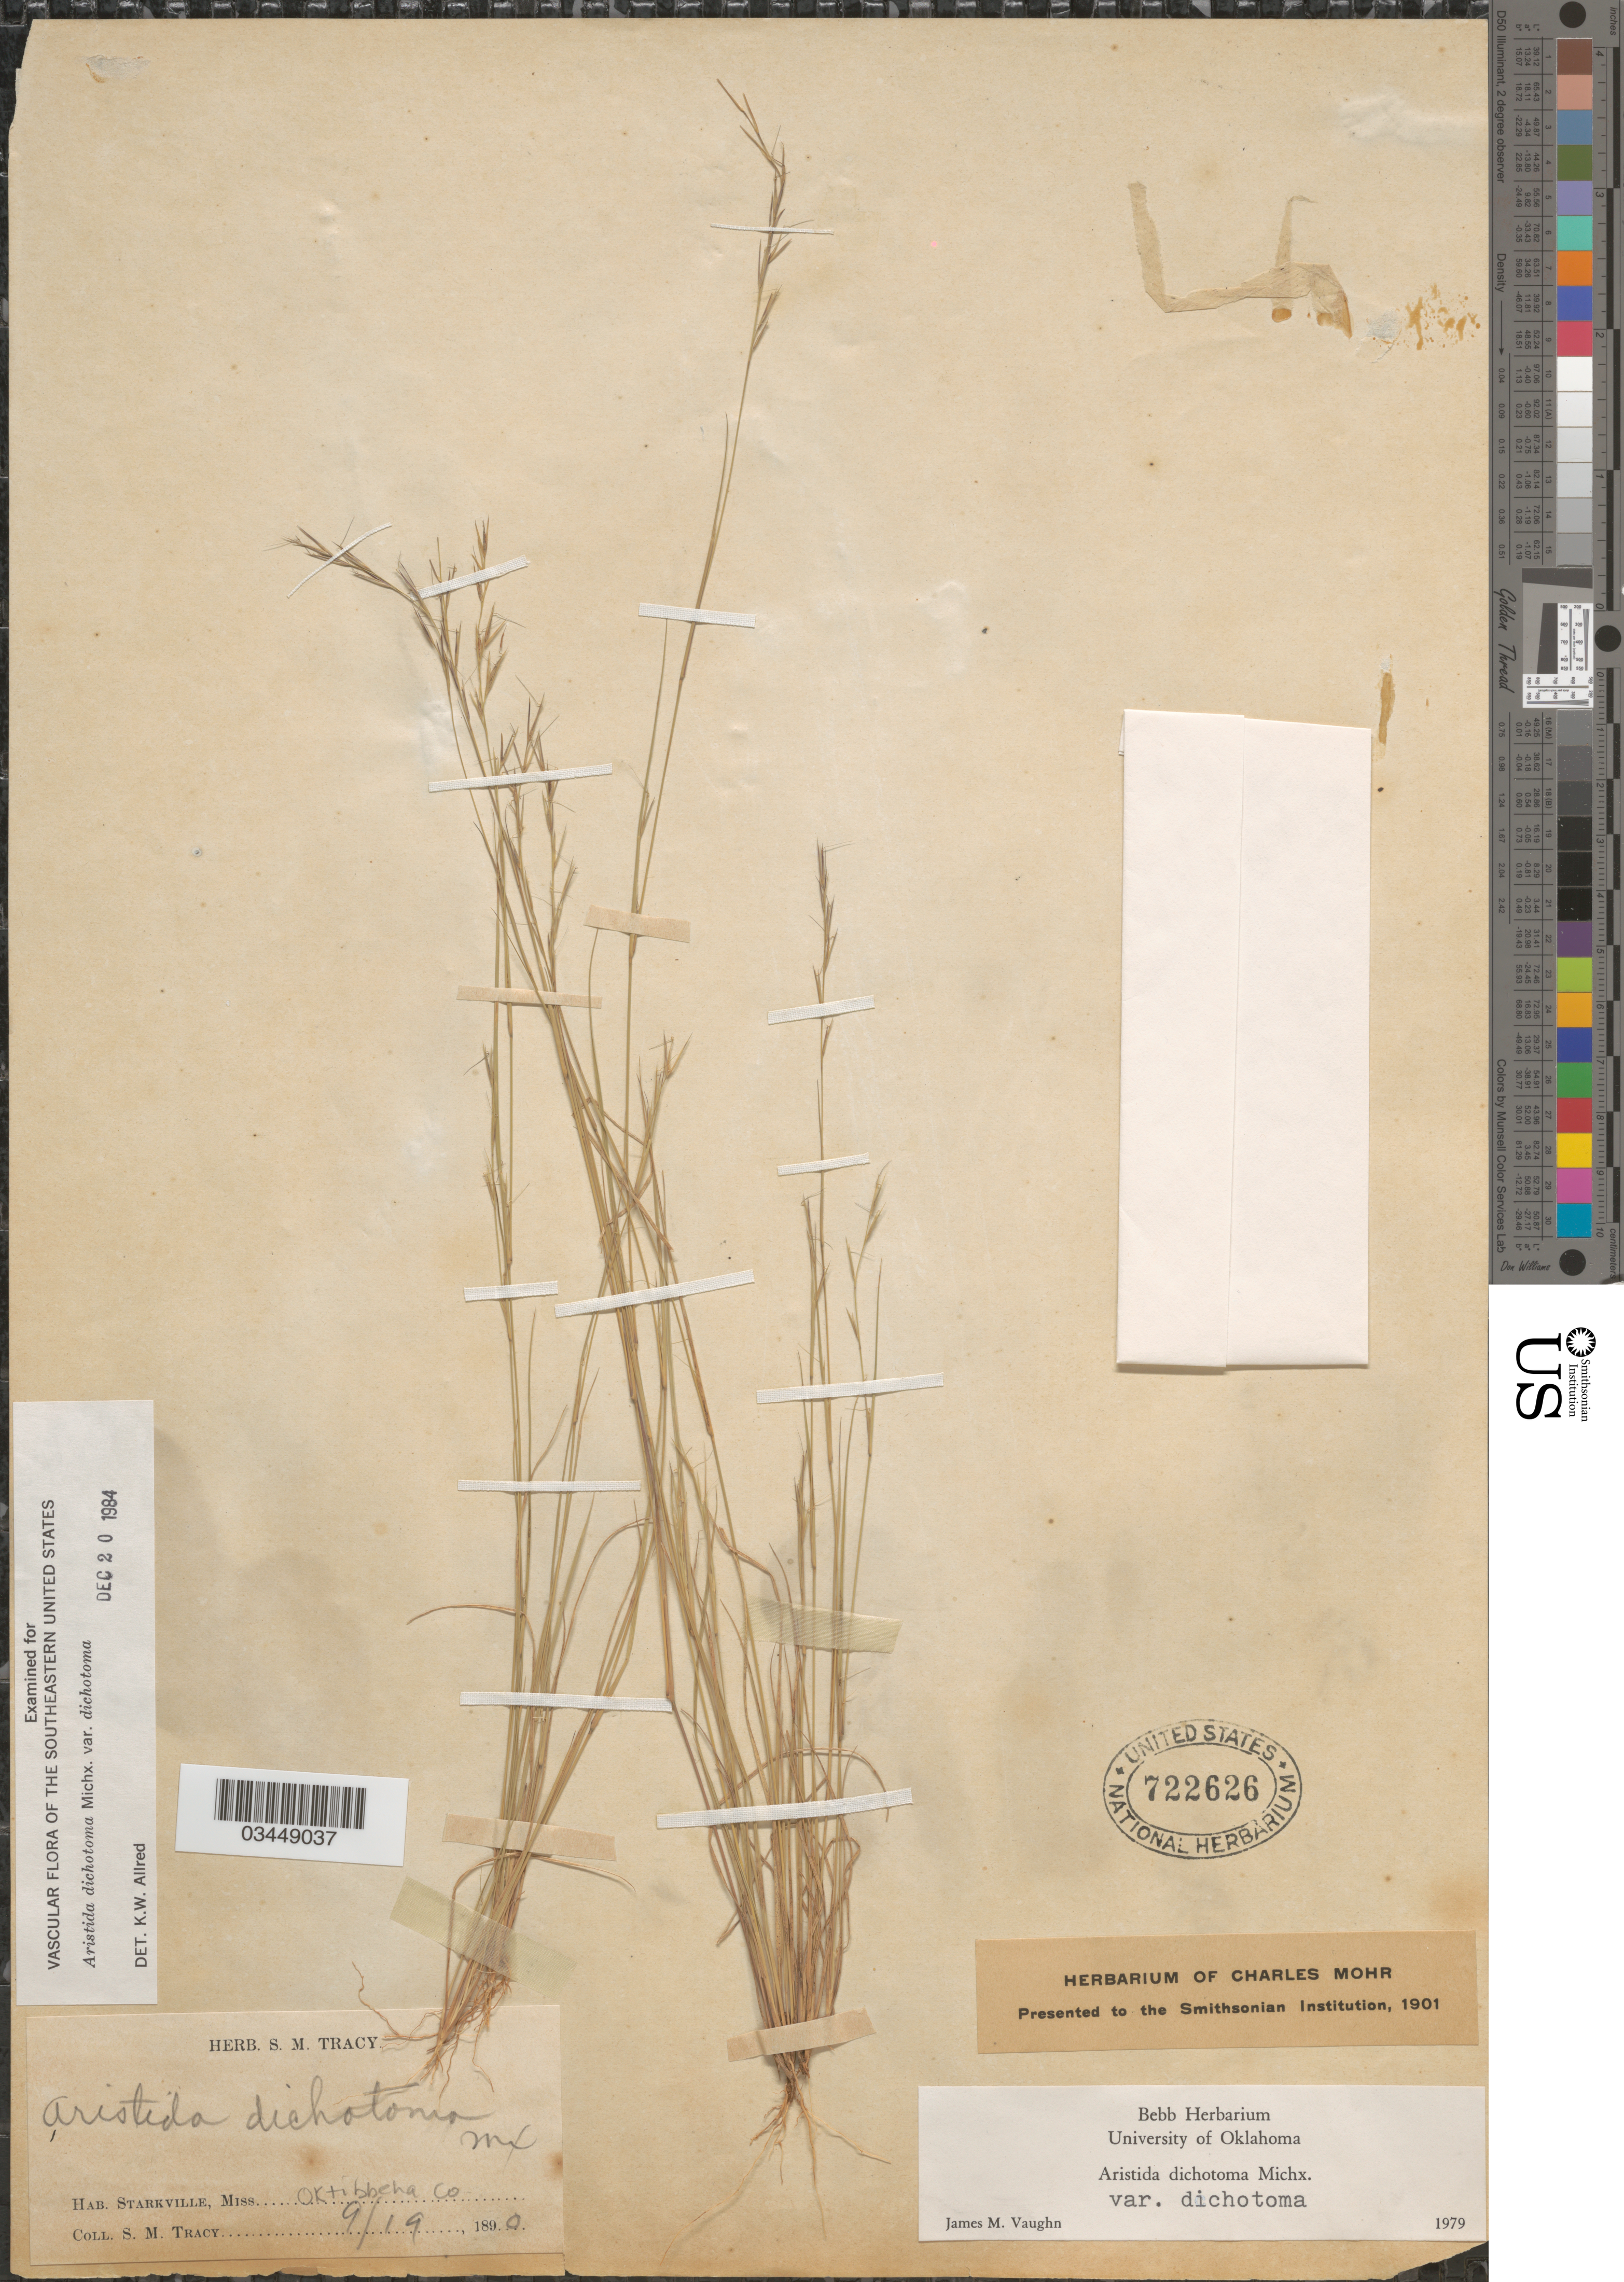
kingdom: Plantae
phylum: Tracheophyta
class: Liliopsida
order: Poales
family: Poaceae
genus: Aristida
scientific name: Aristida dichotoma var. dichotoma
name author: Michx.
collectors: S. M. Tracy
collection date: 1890-09-19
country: United States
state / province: Mississippi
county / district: Oktibbeha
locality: Starkville. Oktibbeha Co.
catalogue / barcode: US 722626